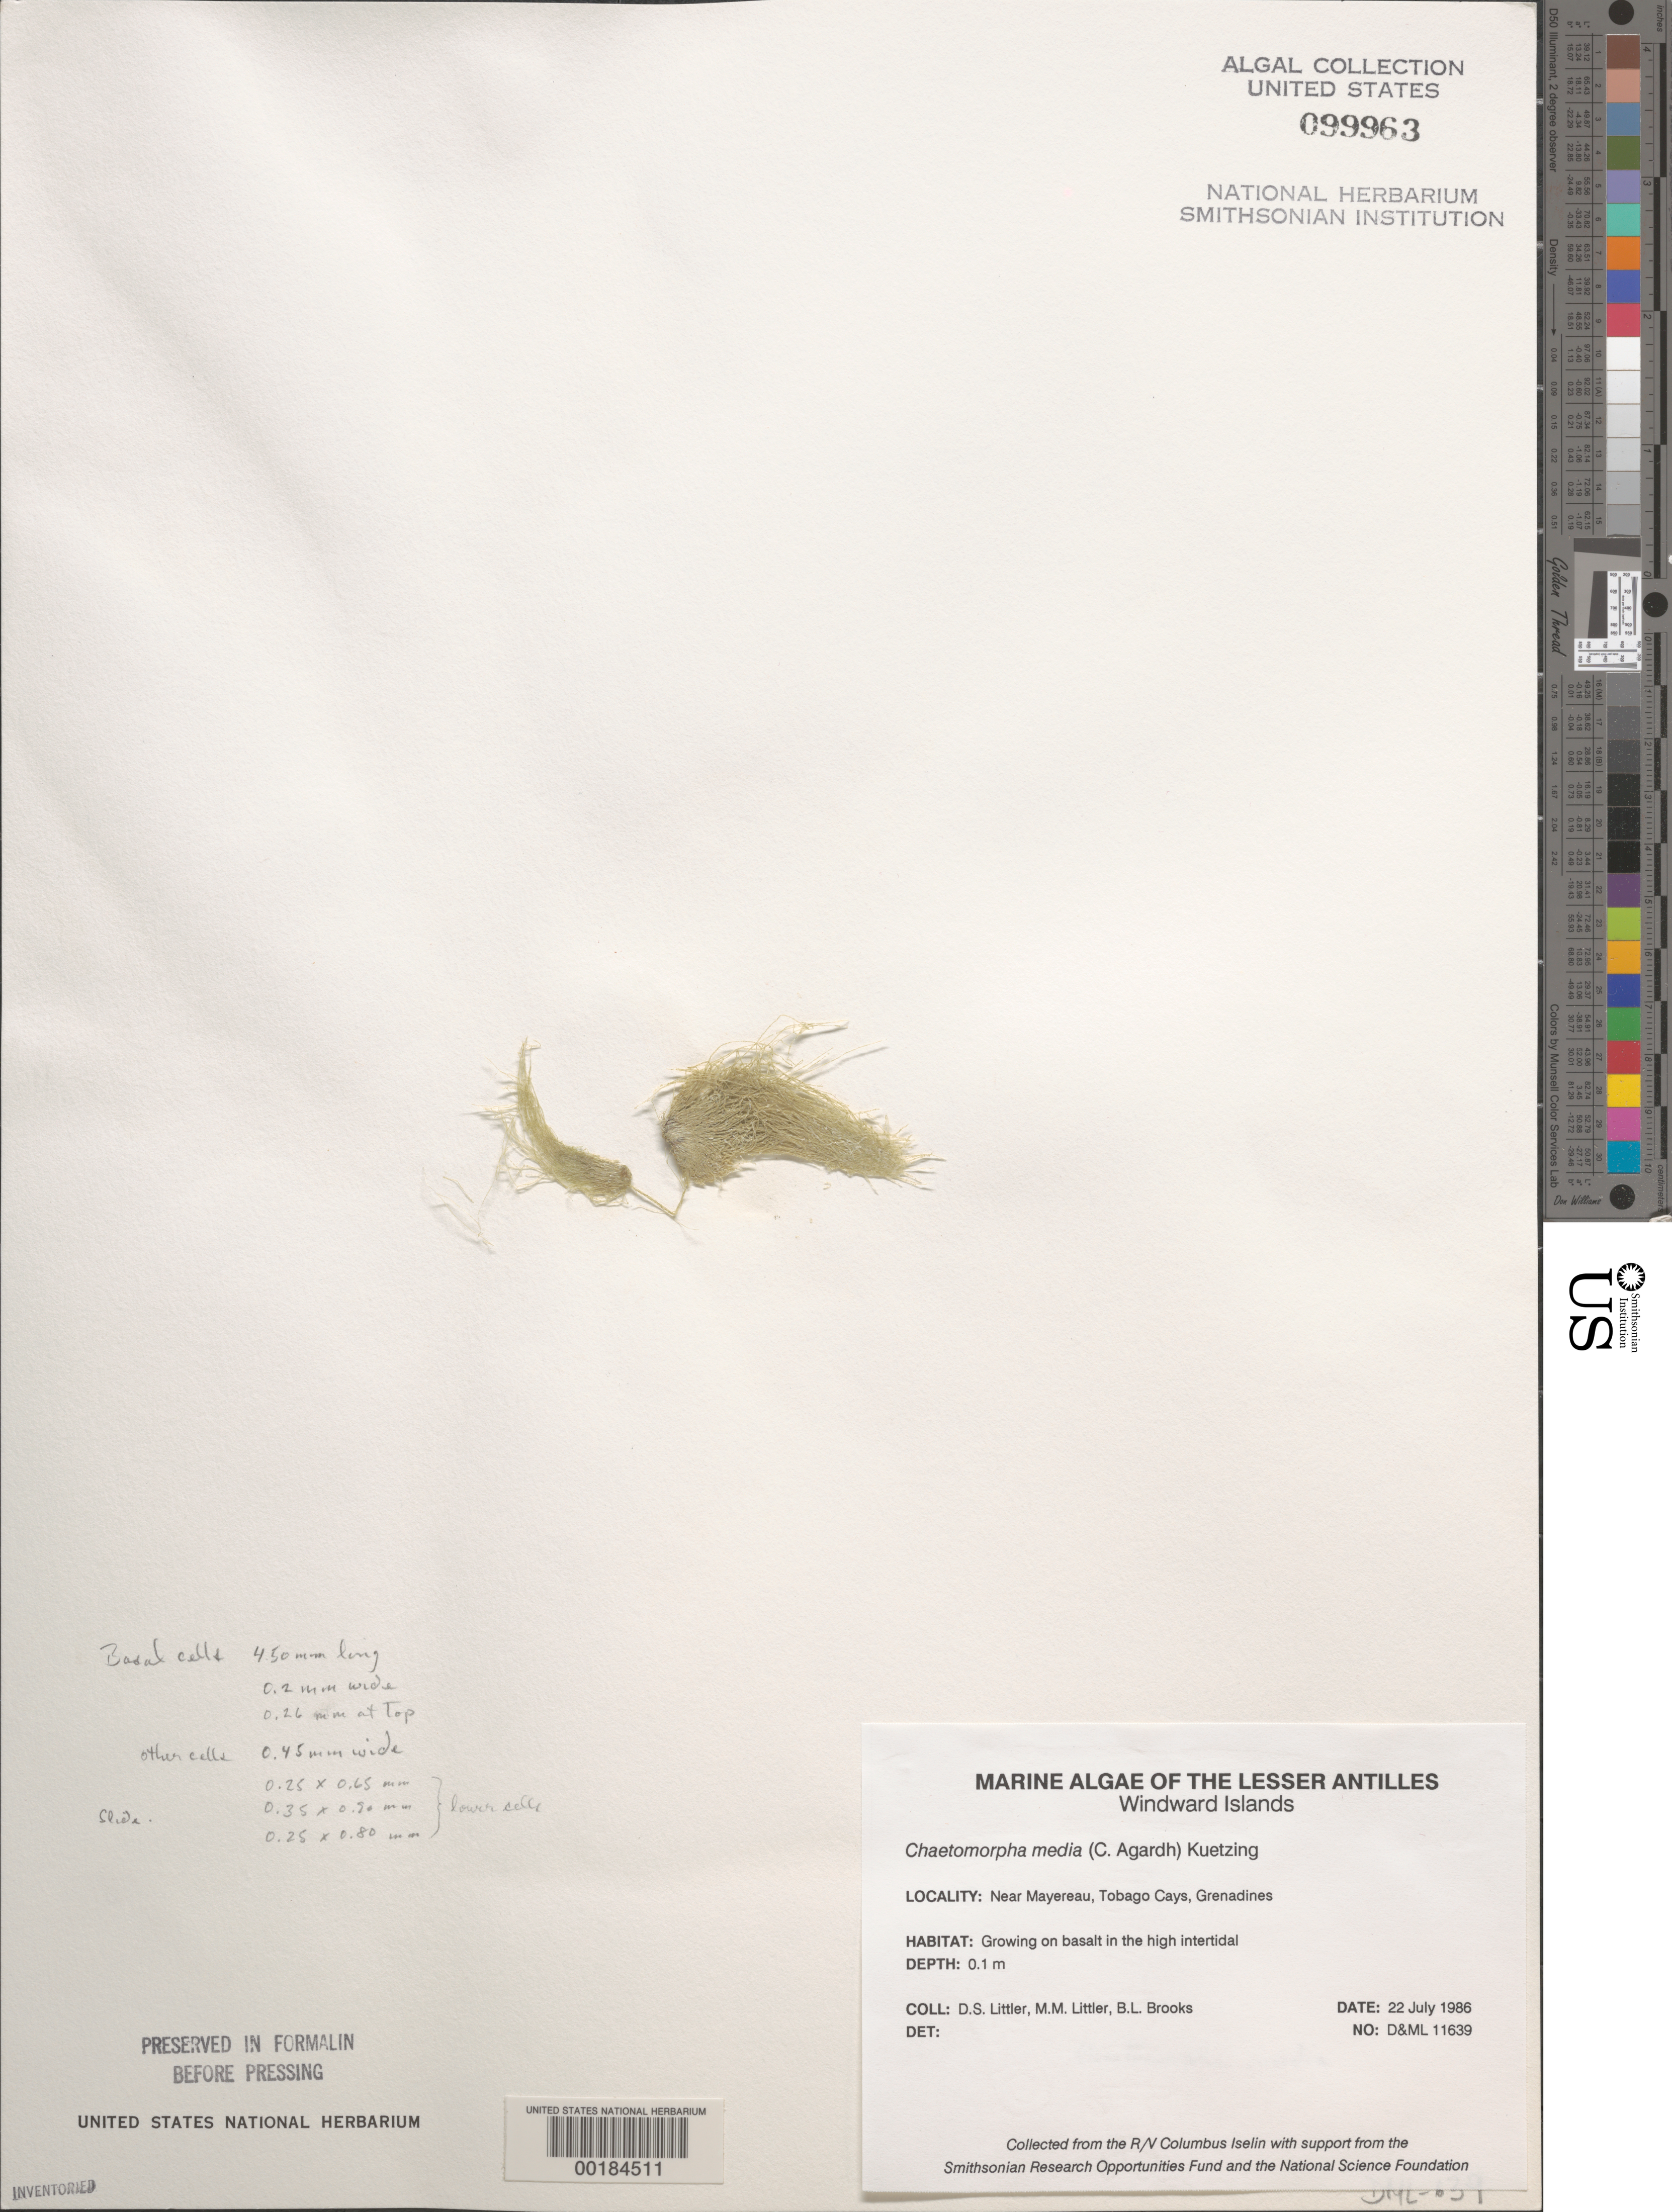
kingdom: Plantae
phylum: Chlorophyta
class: Ulvophyceae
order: Cladophorales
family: Cladophoraceae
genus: Chaetomorpha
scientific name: Chaetomorpha melagonium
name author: (F. Weber & D. Mohr) Kützing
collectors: D. S. Littler, M. M. Littler & B. Brooks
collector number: D&ML 11639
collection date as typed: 22 Jul 1986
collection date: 1986-07-22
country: St. Vincent - Grenadines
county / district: Grenadines Parish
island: Mayreau [Mayereau]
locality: Near Mayreau (Mayereau)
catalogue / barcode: US 99963